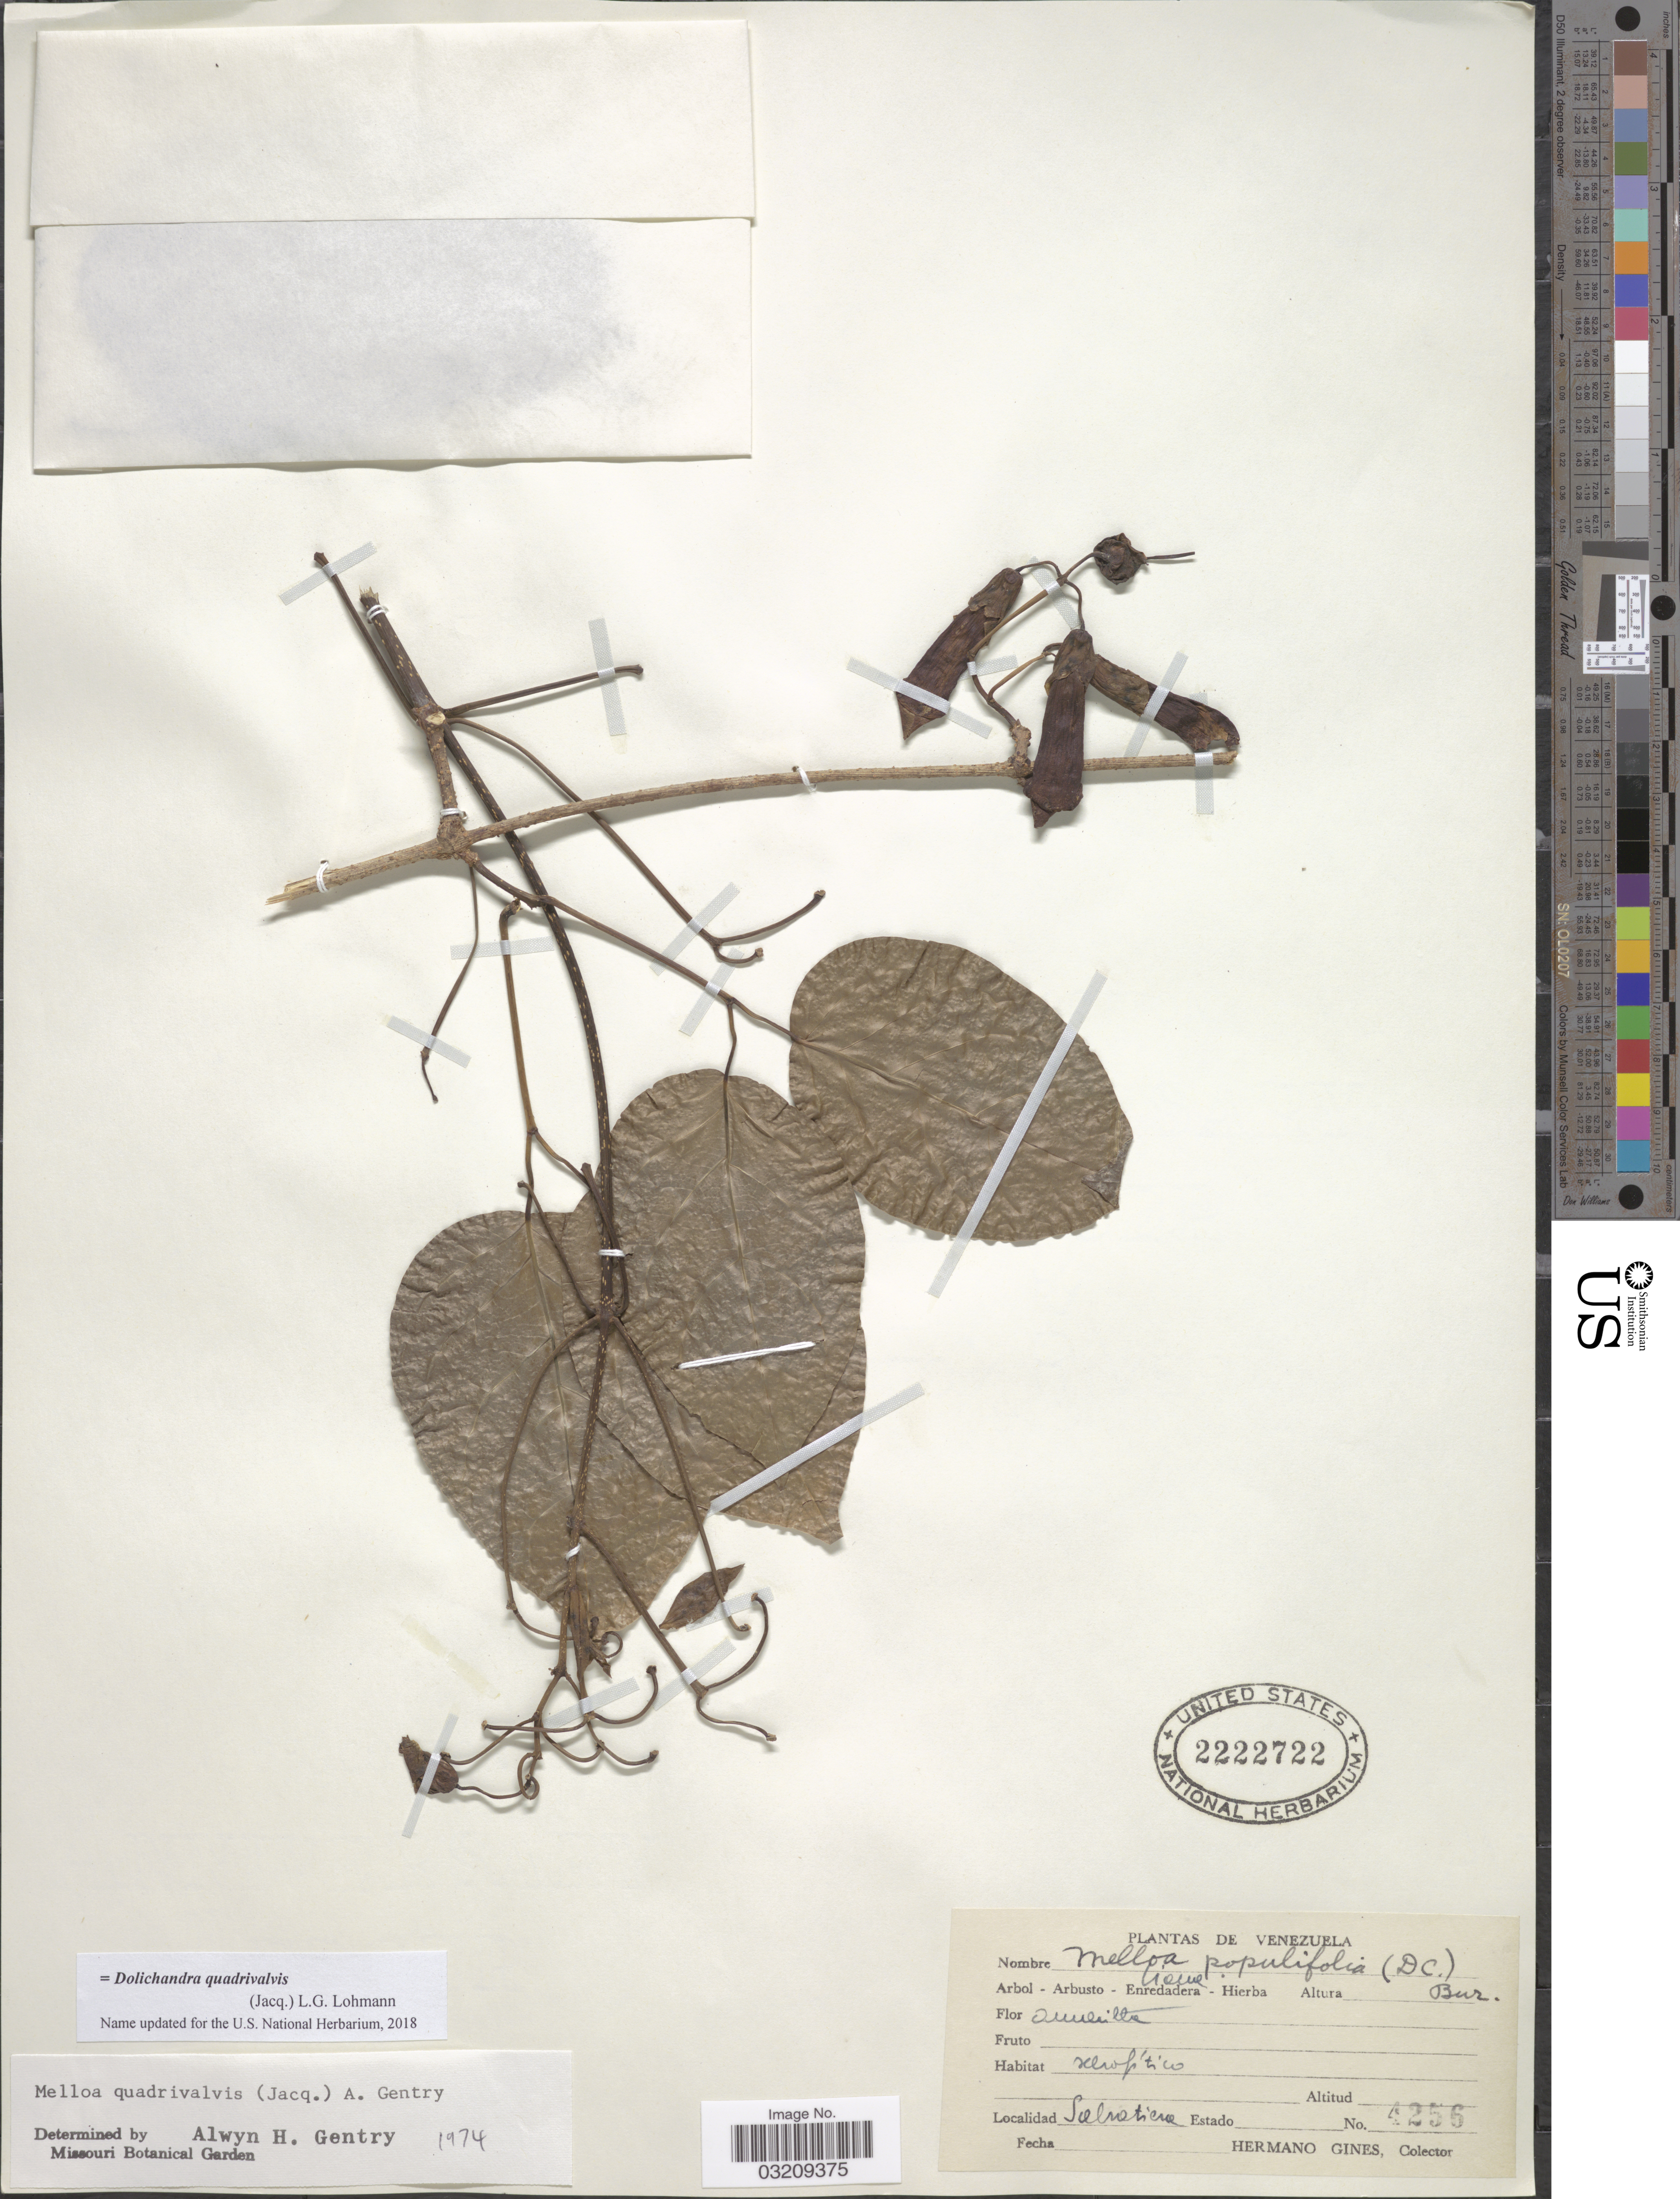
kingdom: Plantae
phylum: Tracheophyta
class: Magnoliopsida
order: Lamiales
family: Bignoniaceae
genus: Dolichandra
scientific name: Dolichandra quadrivalvis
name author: (Jacq.) L.G. Lohmann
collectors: Bro. Gines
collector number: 4256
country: Venezuela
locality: Salvatierra.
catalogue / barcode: US 2222722